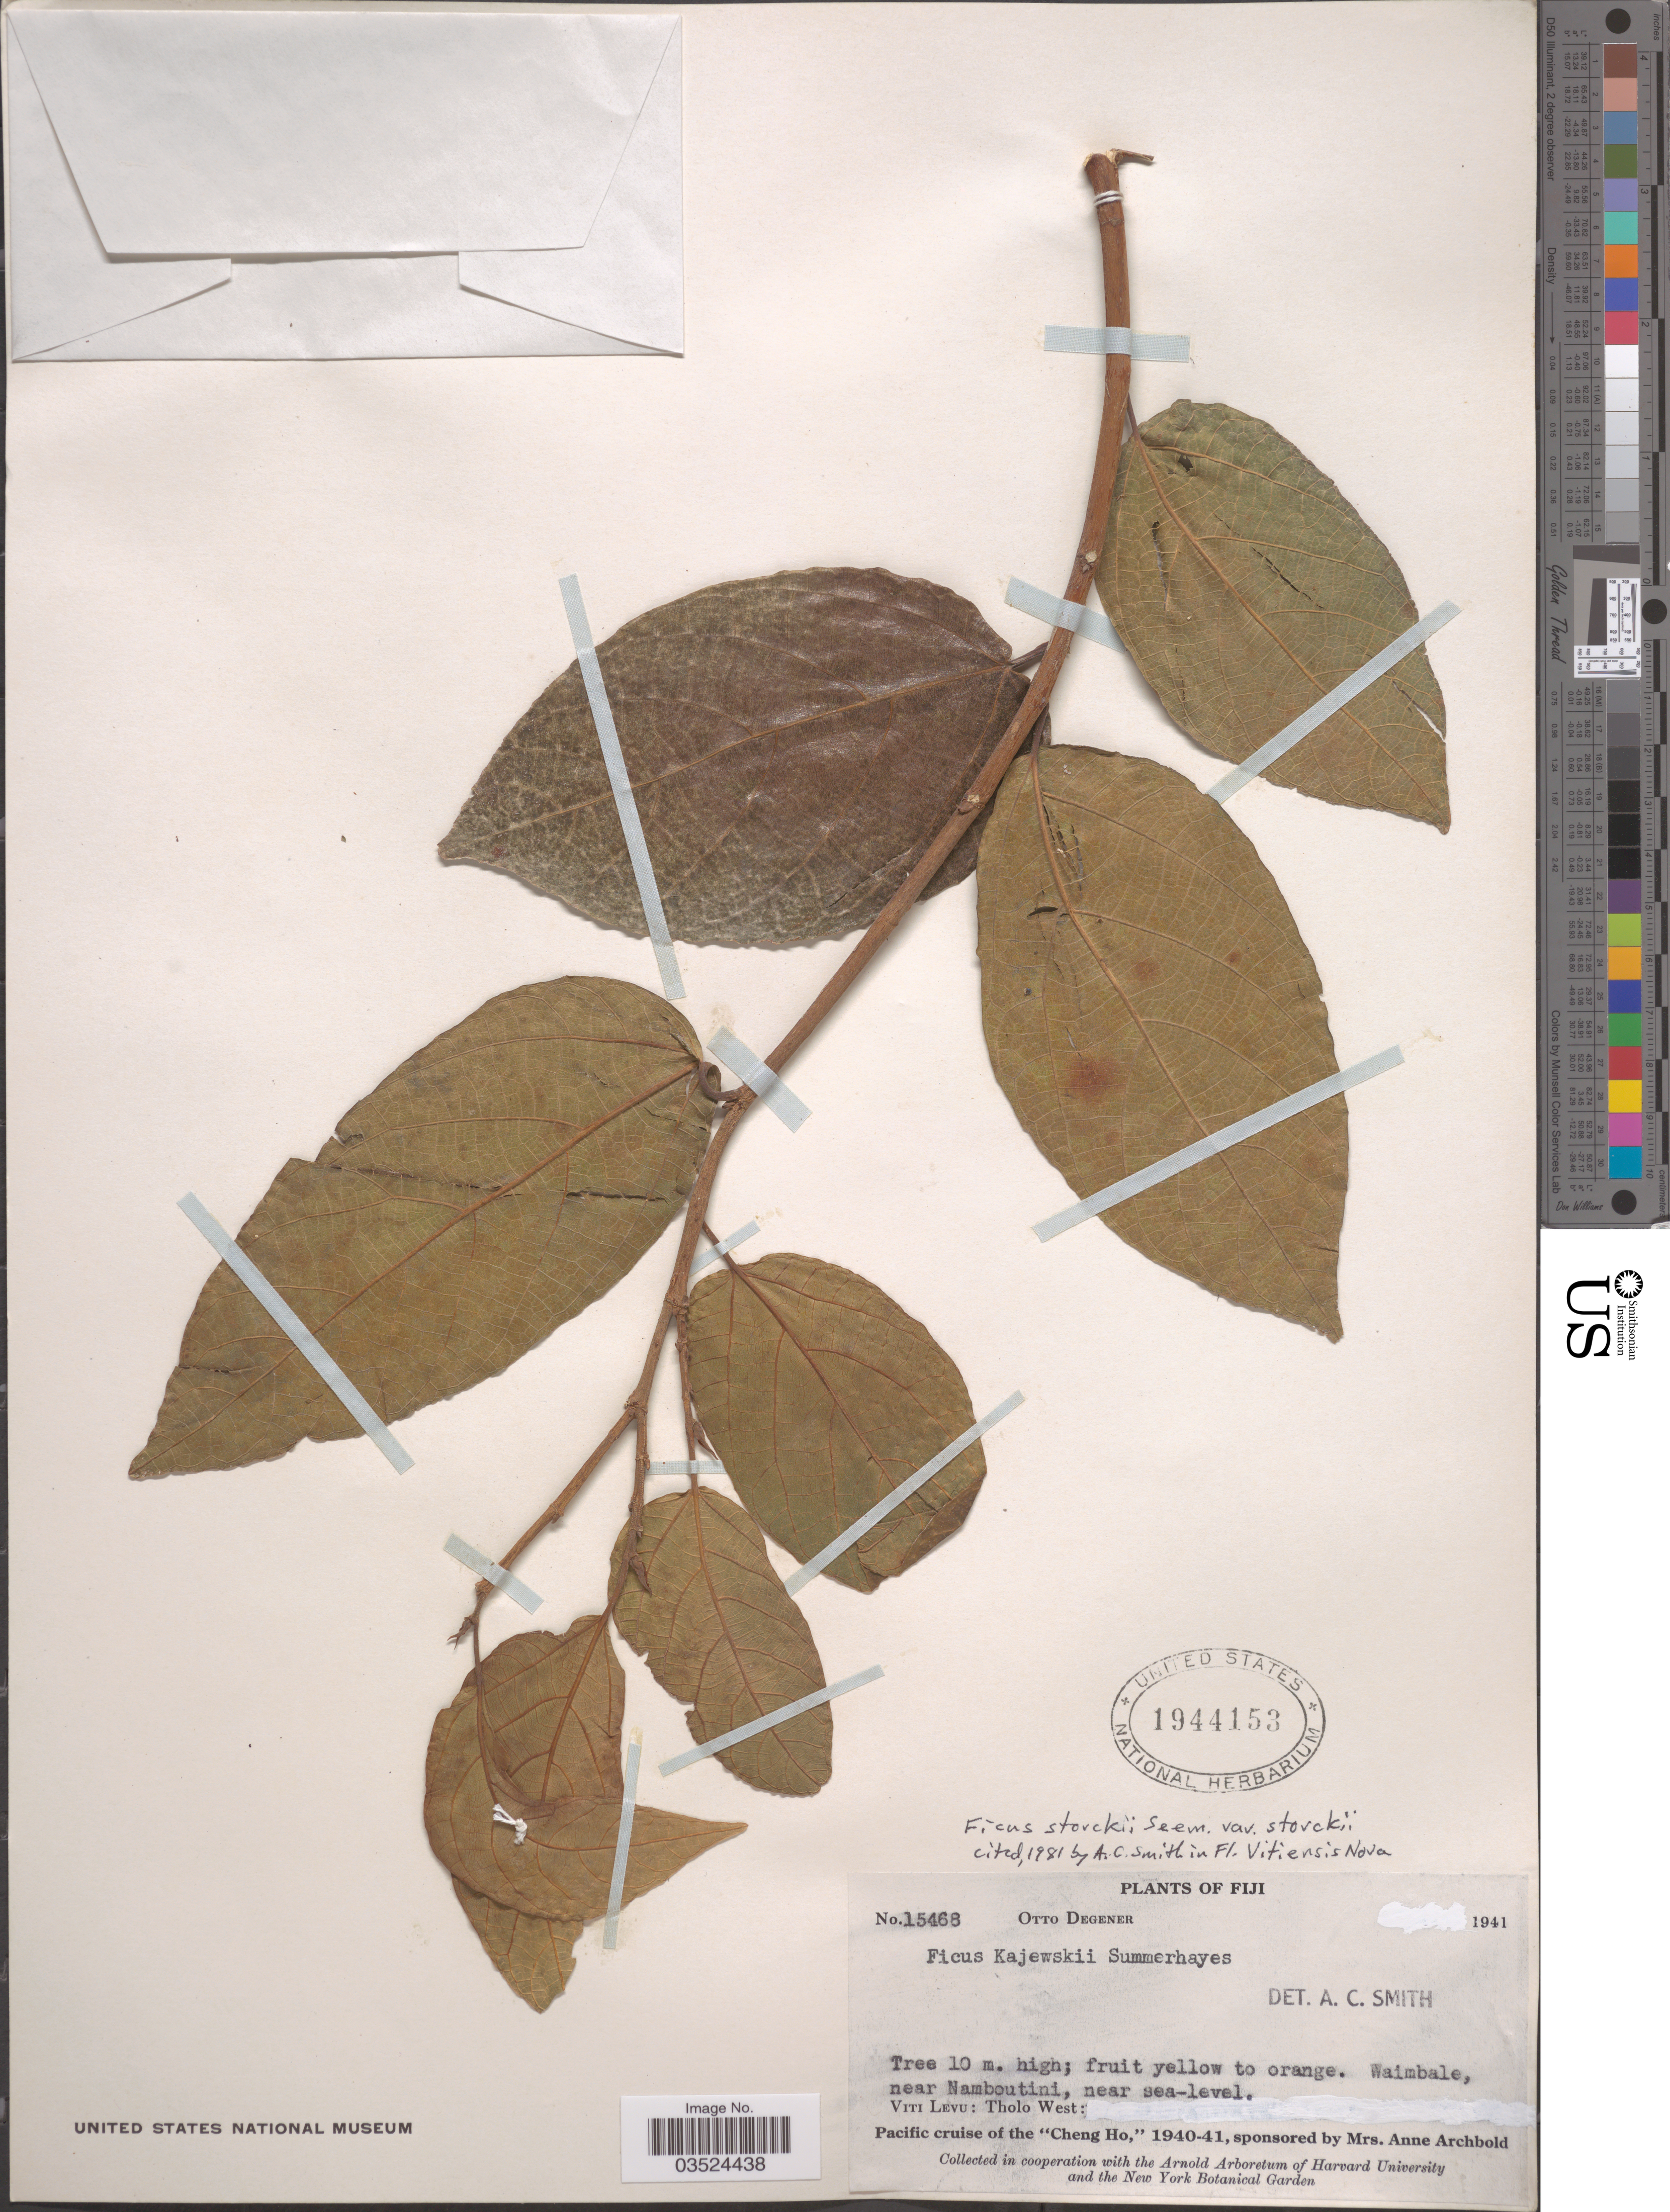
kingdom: Plantae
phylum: Tracheophyta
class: Magnoliopsida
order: Rosales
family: Moraceae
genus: Ficus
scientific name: Ficus storckii var. storckii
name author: Seem.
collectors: O. Degener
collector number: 15468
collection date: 1941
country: Fiji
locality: Waimbale, near Namboutini. Viti Levu: Tholo West.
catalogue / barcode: US 1944153